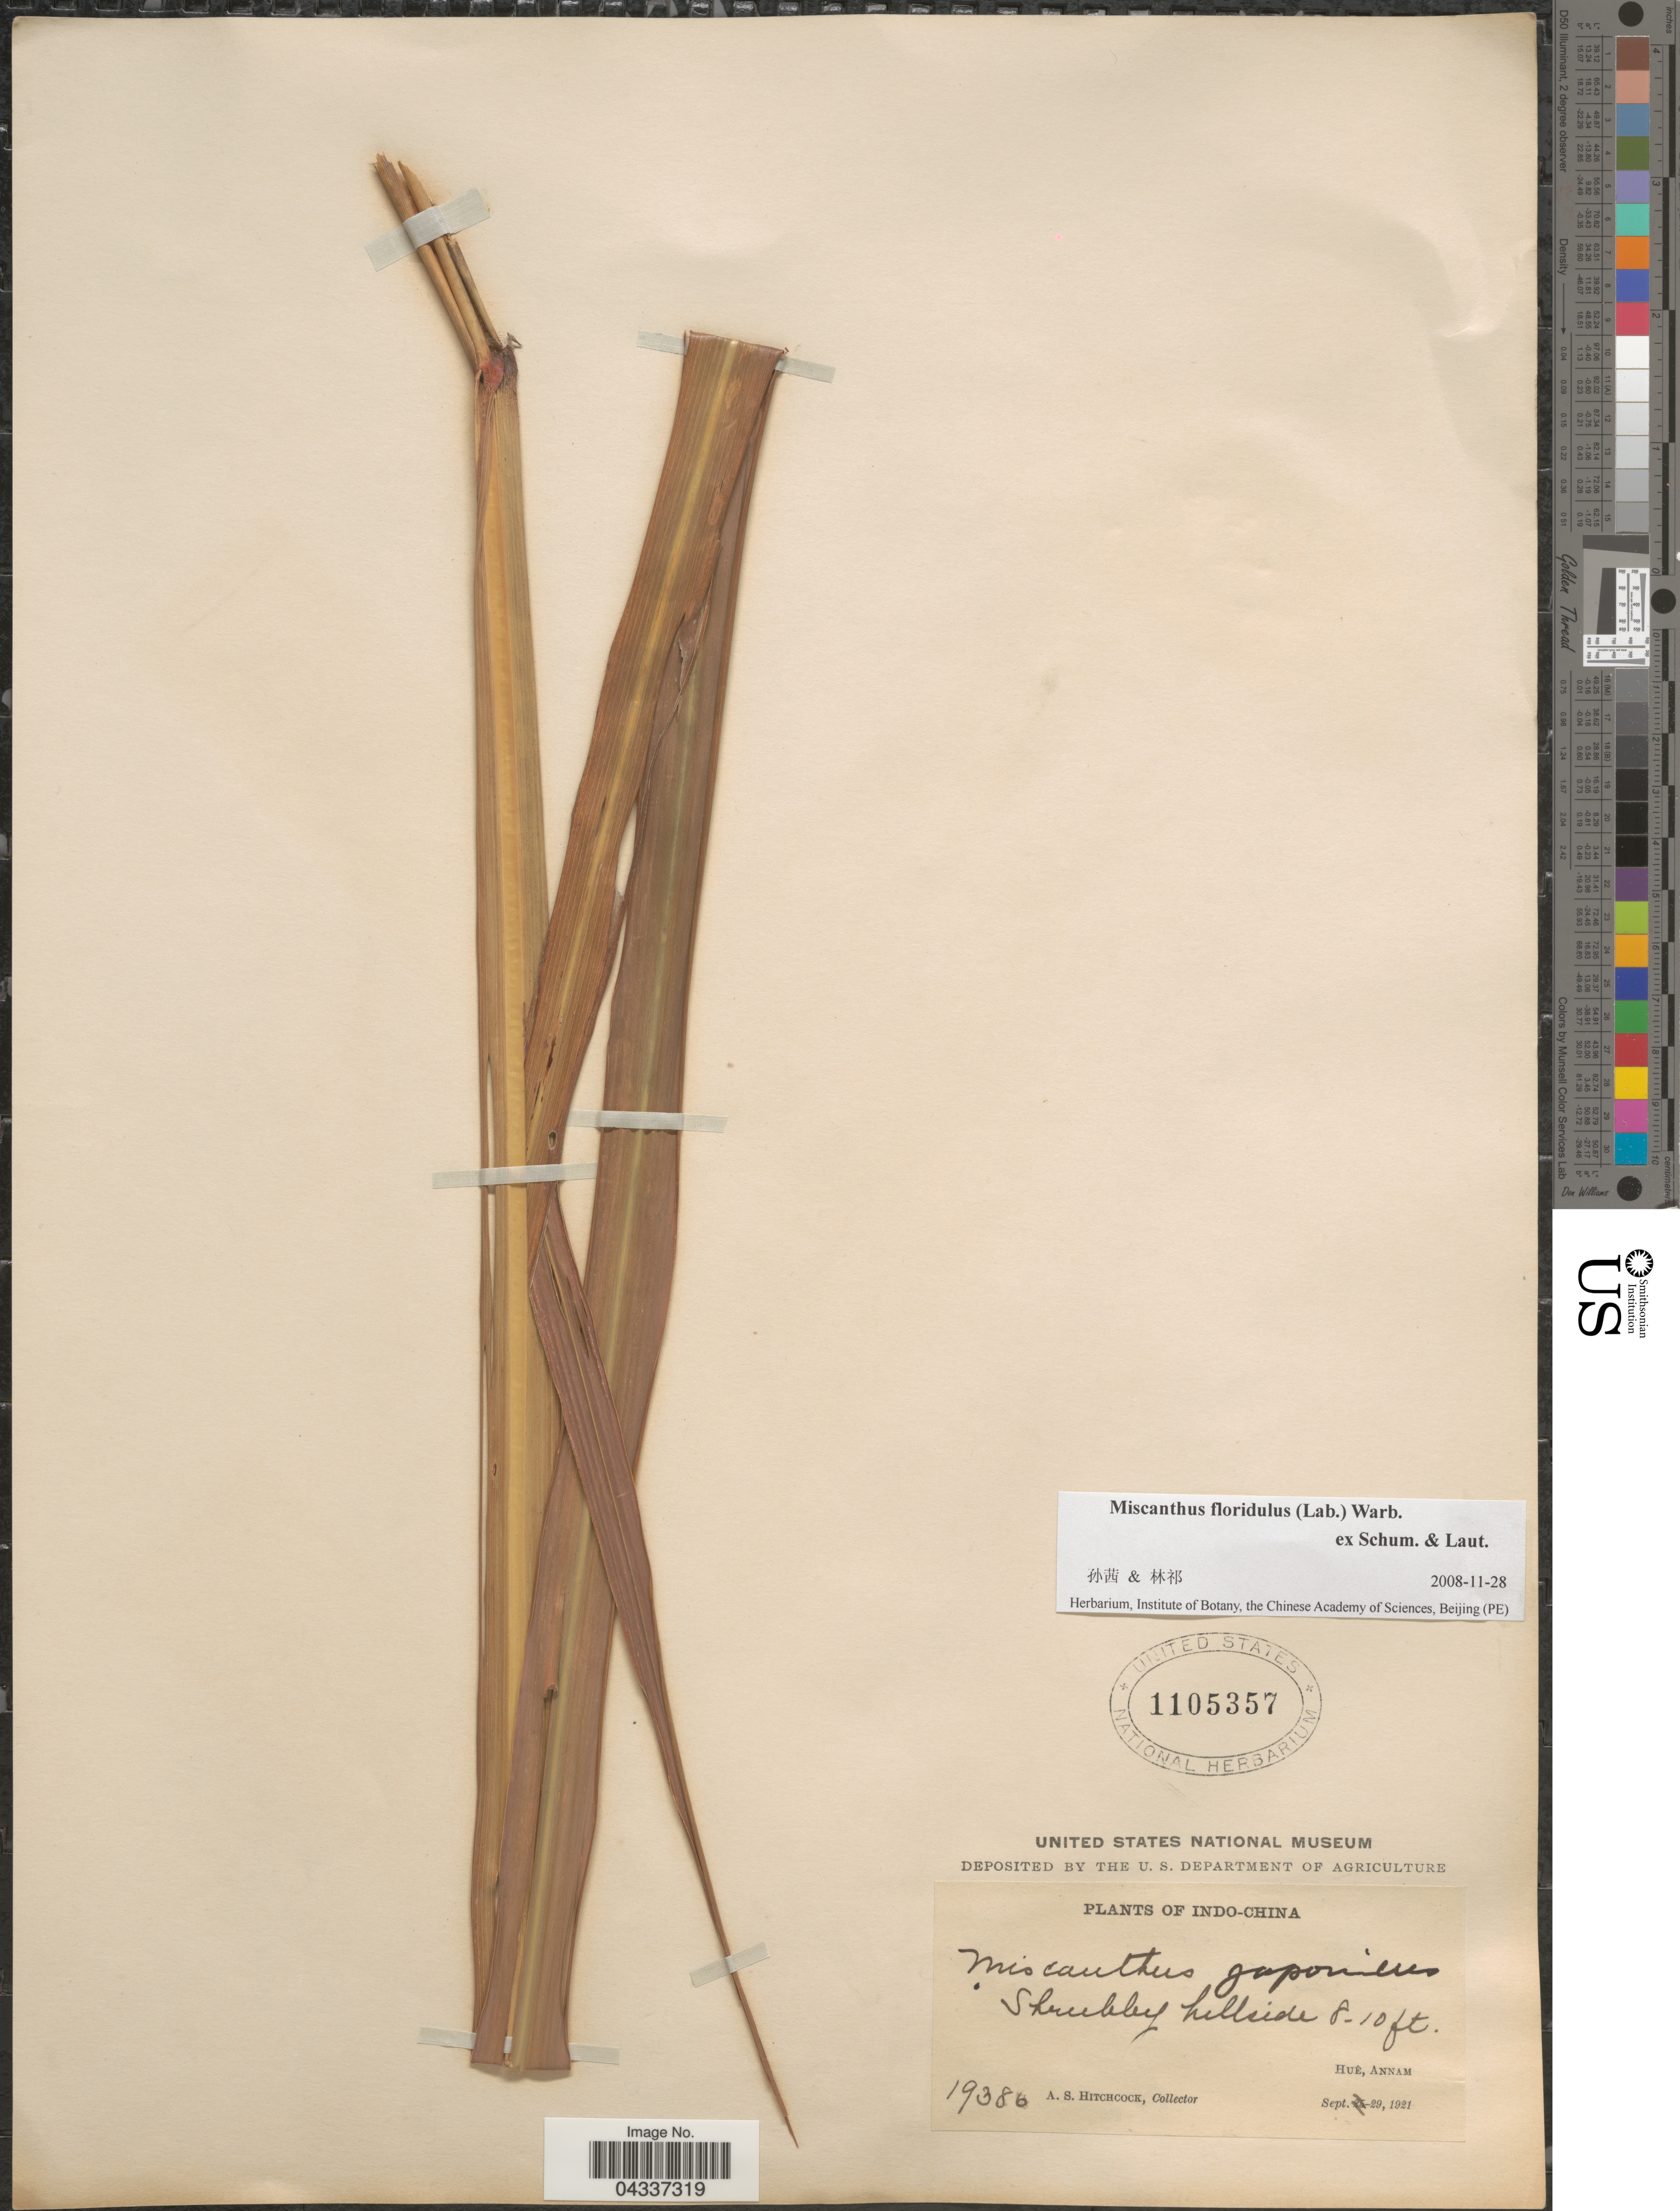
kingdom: Plantae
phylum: Tracheophyta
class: Liliopsida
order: Poales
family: Poaceae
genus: Miscanthus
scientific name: Miscanthus floridulus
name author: (Labill.) Warb.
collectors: A. S. Hitchcock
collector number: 19386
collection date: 1921-09-29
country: Vietnam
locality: Indo-China. Huê, Annam.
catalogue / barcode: US 1105357